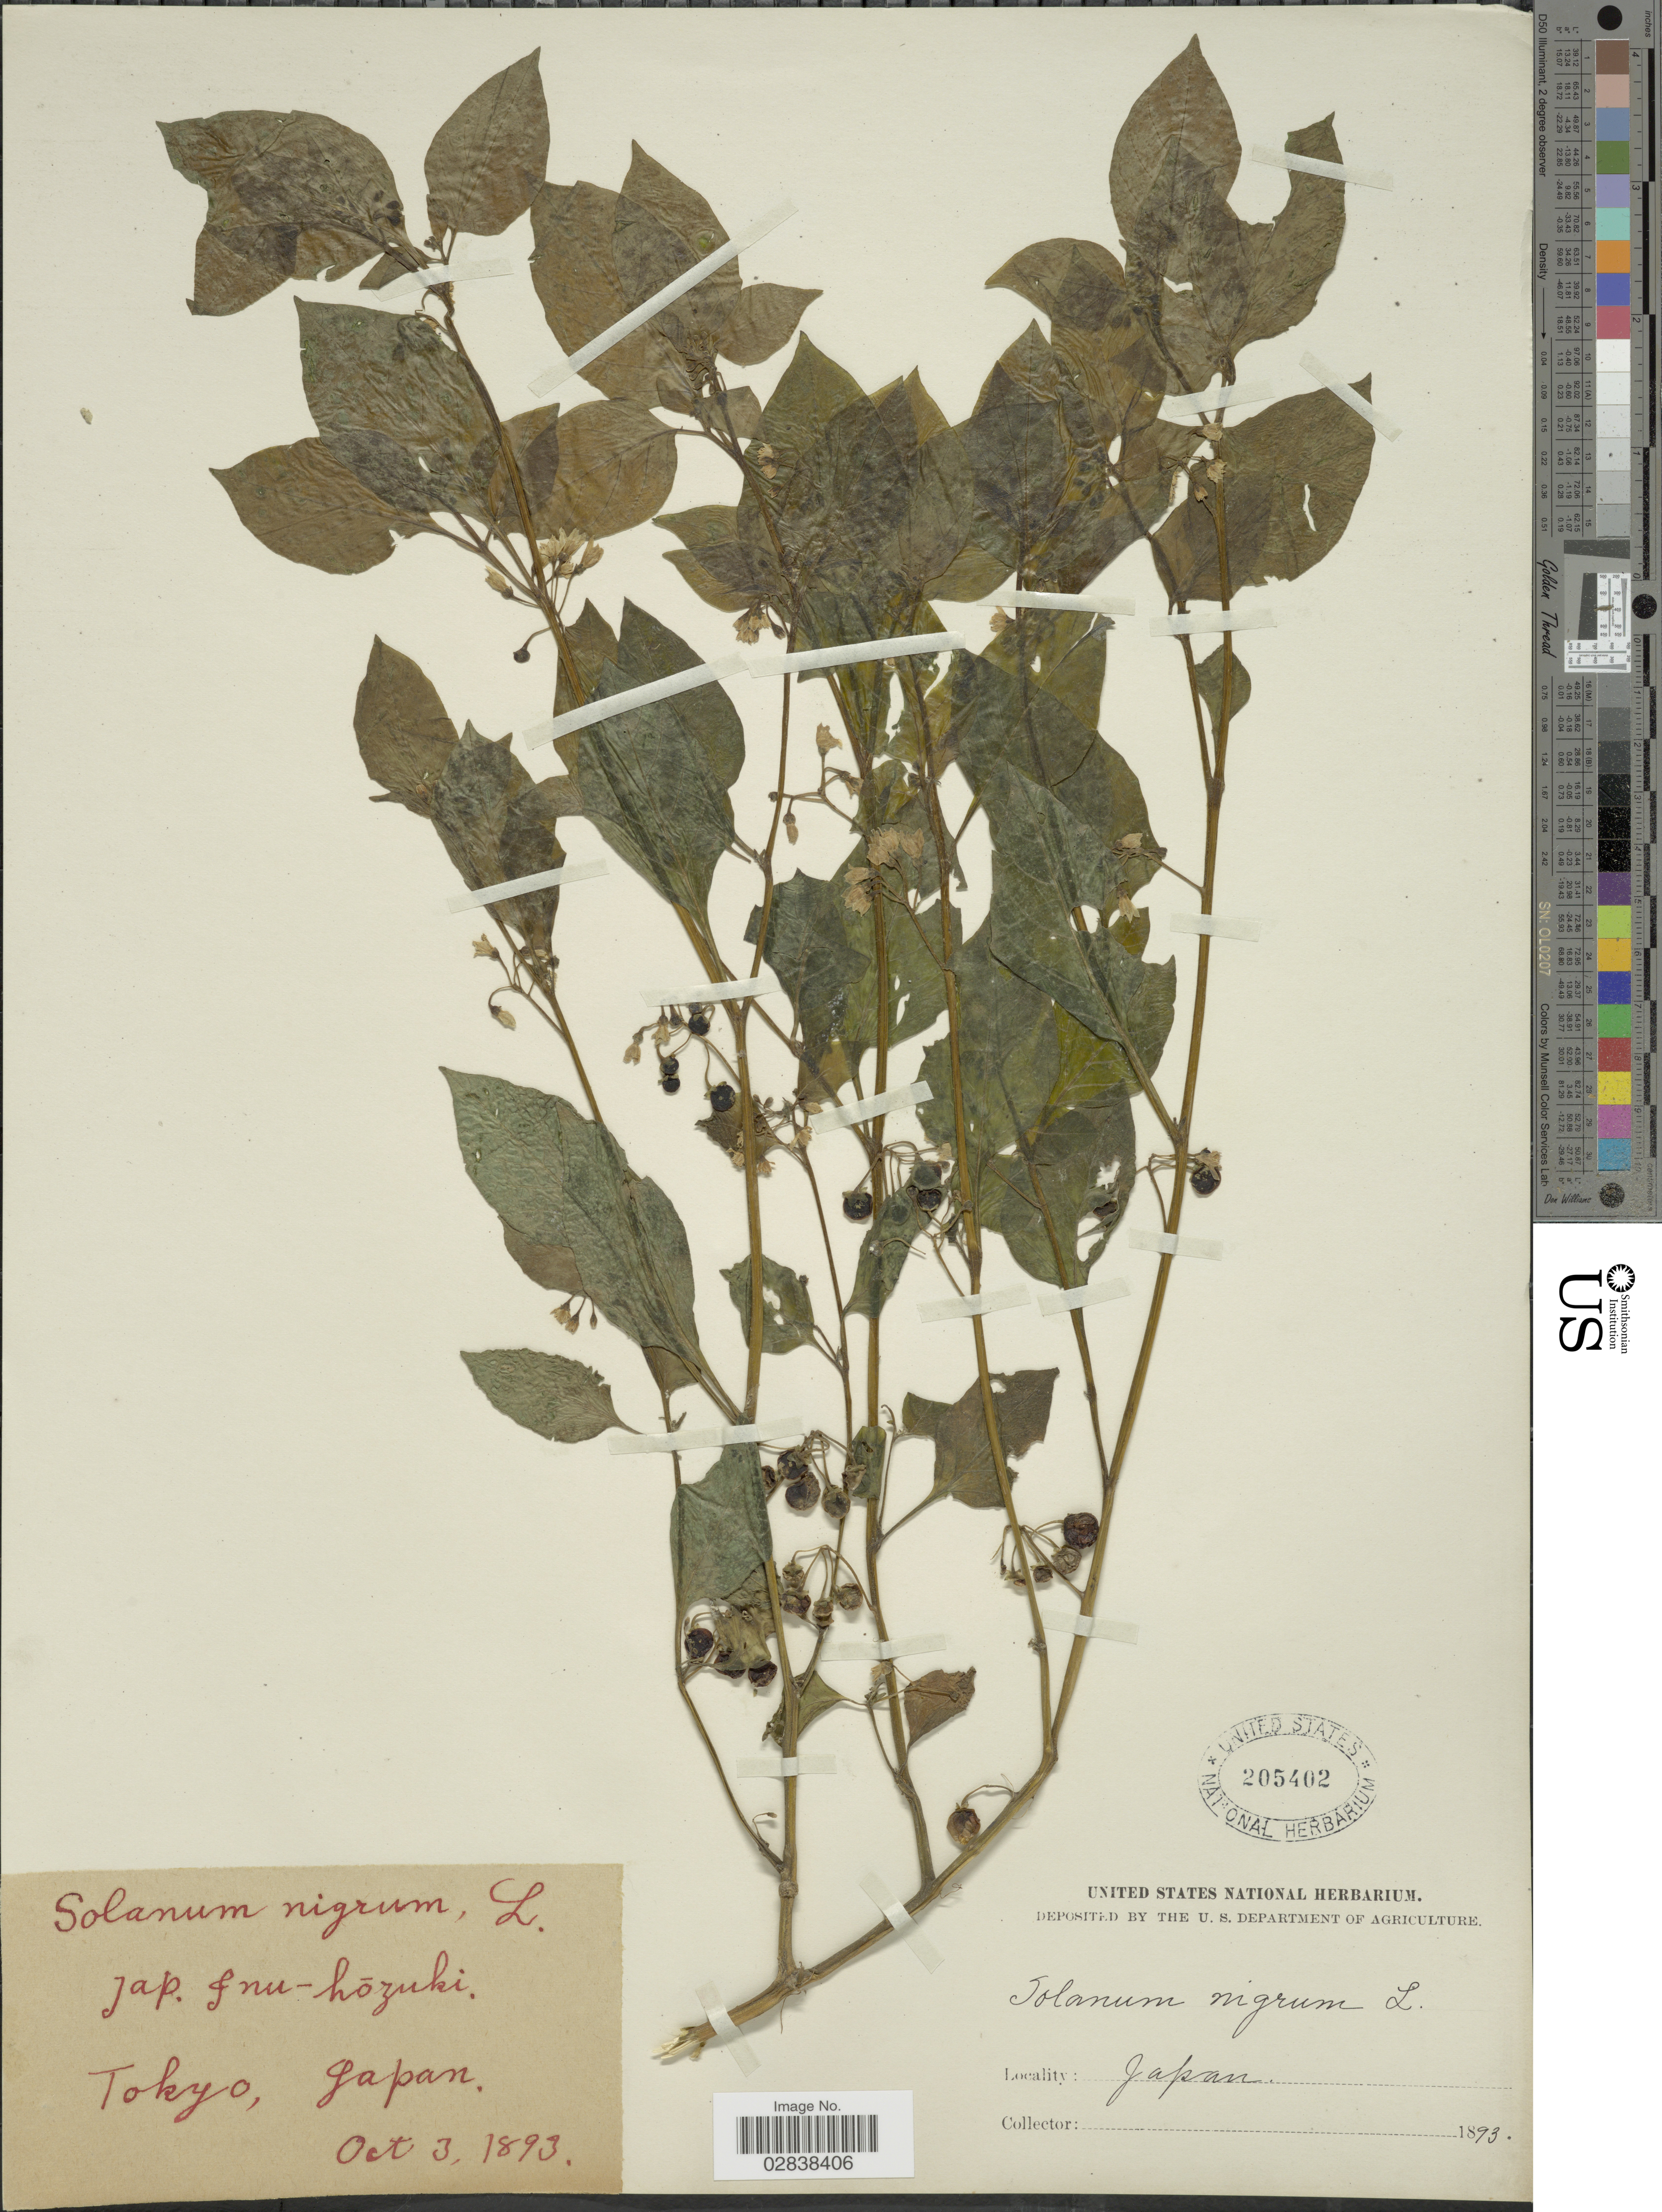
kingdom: Plantae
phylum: Tracheophyta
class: Magnoliopsida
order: Solanales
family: Solanaceae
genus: Solanum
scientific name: Solanum nigrum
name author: L.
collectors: ex herb. United States National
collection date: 1893-10-03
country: Japan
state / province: Tokyo, Federal City of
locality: Tokyo.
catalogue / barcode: US 205402